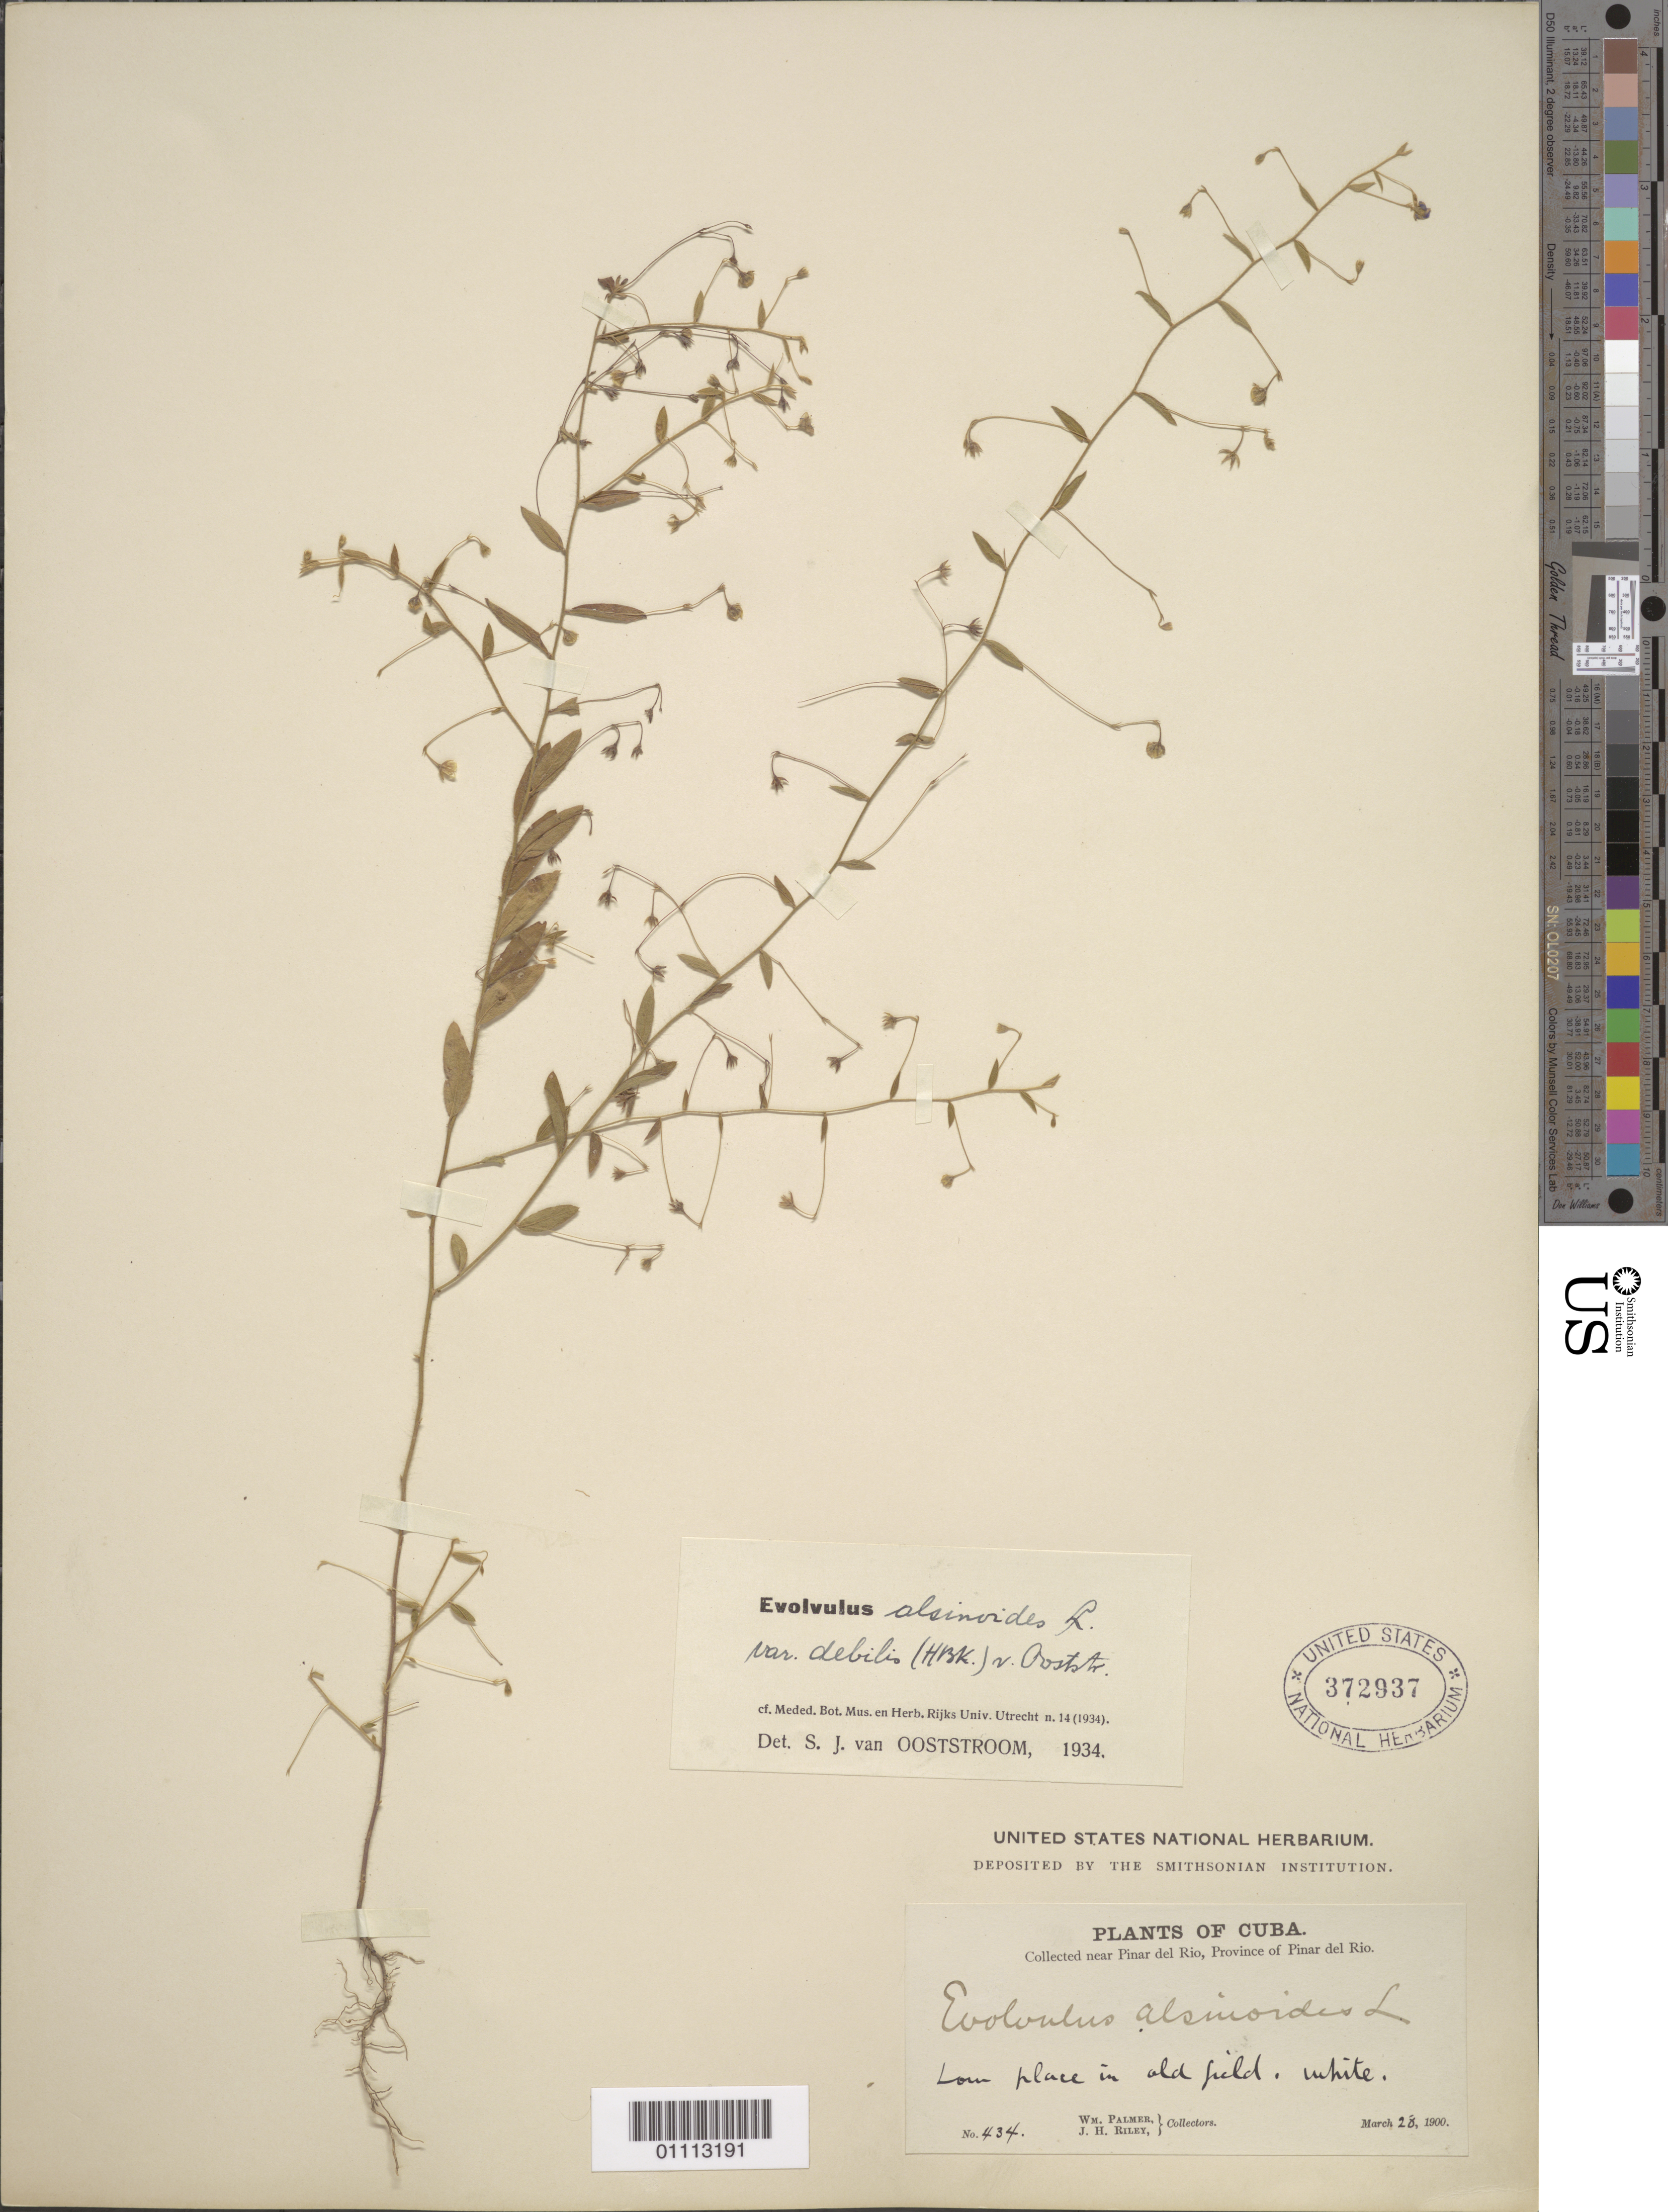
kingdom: Plantae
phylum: Tracheophyta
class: Magnoliopsida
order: Solanales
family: Convolvulaceae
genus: Evolvulus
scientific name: Evolvulus alsinoides var. debilis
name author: (Kunth) Ooststr.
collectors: W. Palmer & J. H. Riley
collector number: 434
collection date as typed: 28 Mar 1900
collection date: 1900-03-28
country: Cuba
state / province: Pinar del Rio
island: Cuba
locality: Collected near Pinar del Rio Low place in old field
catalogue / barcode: US 372937